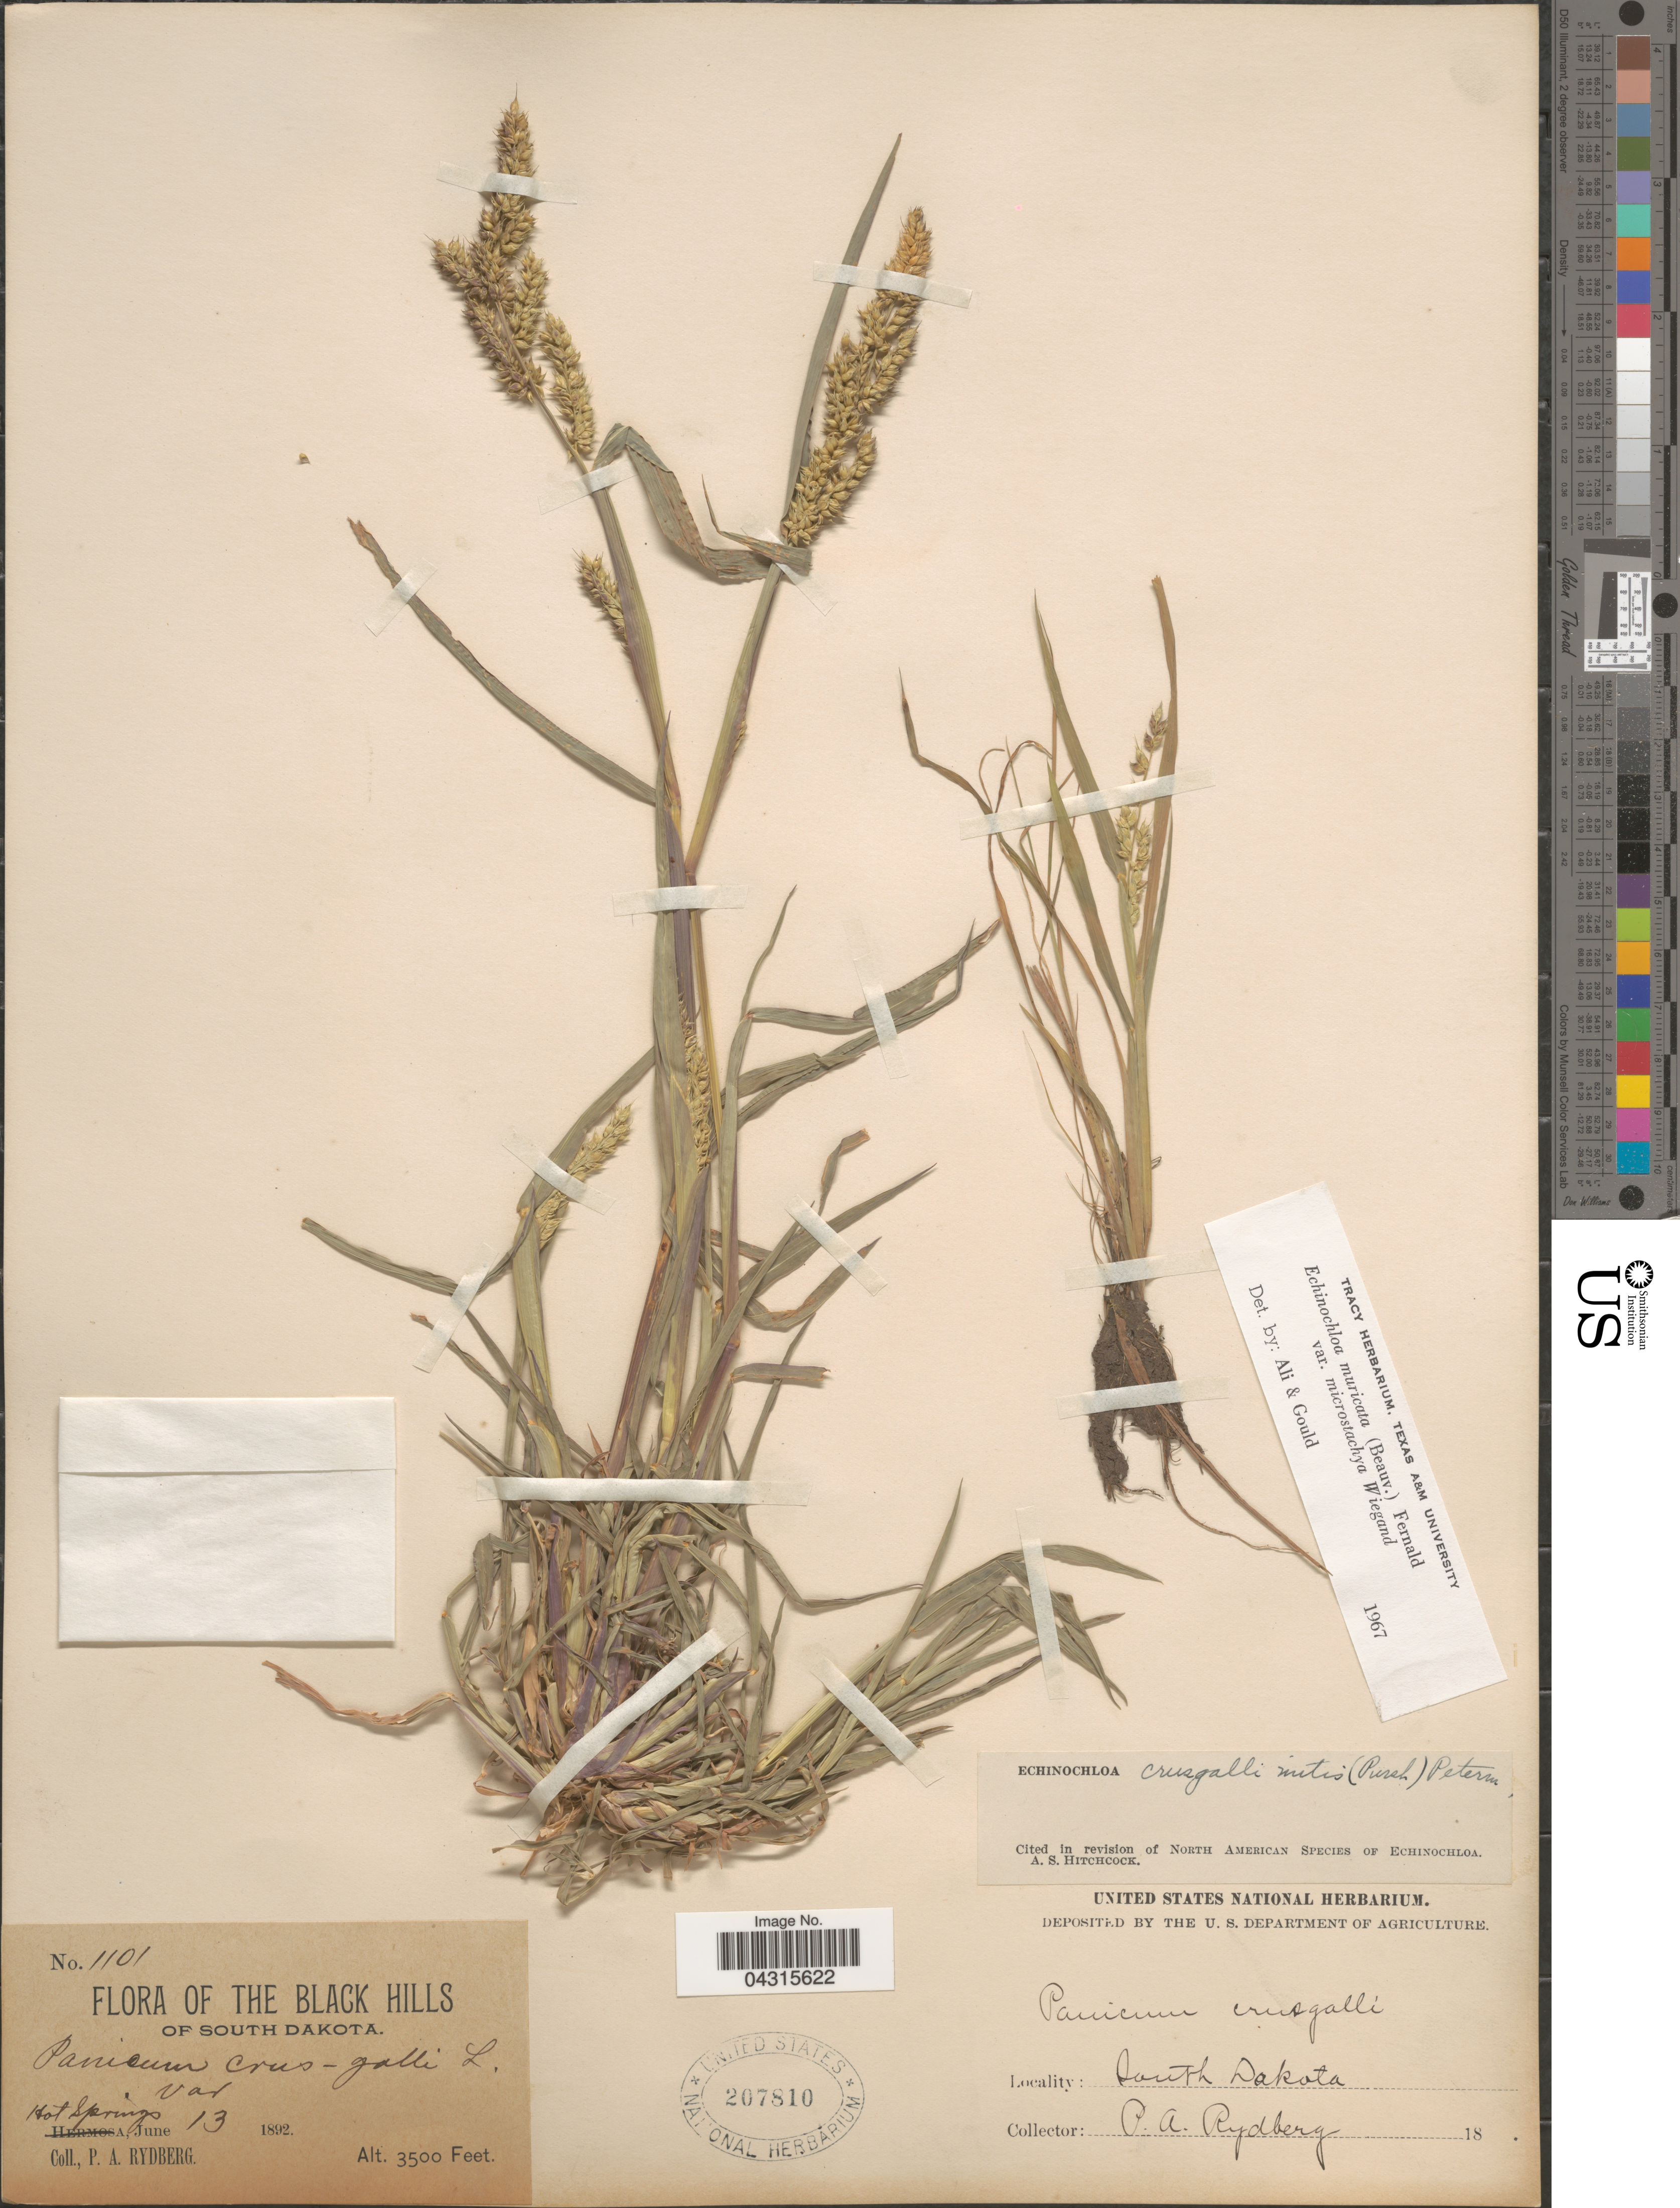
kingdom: Plantae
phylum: Tracheophyta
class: Liliopsida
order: Poales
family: Poaceae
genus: Echinochloa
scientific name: Echinochloa muricata var. microstachya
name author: Wiegand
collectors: P. A. Rydberg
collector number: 1101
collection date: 1892-06-13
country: United States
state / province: South Dakota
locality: The Black Hills of South Dakota. Hot Springs.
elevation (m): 1067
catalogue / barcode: US 207810